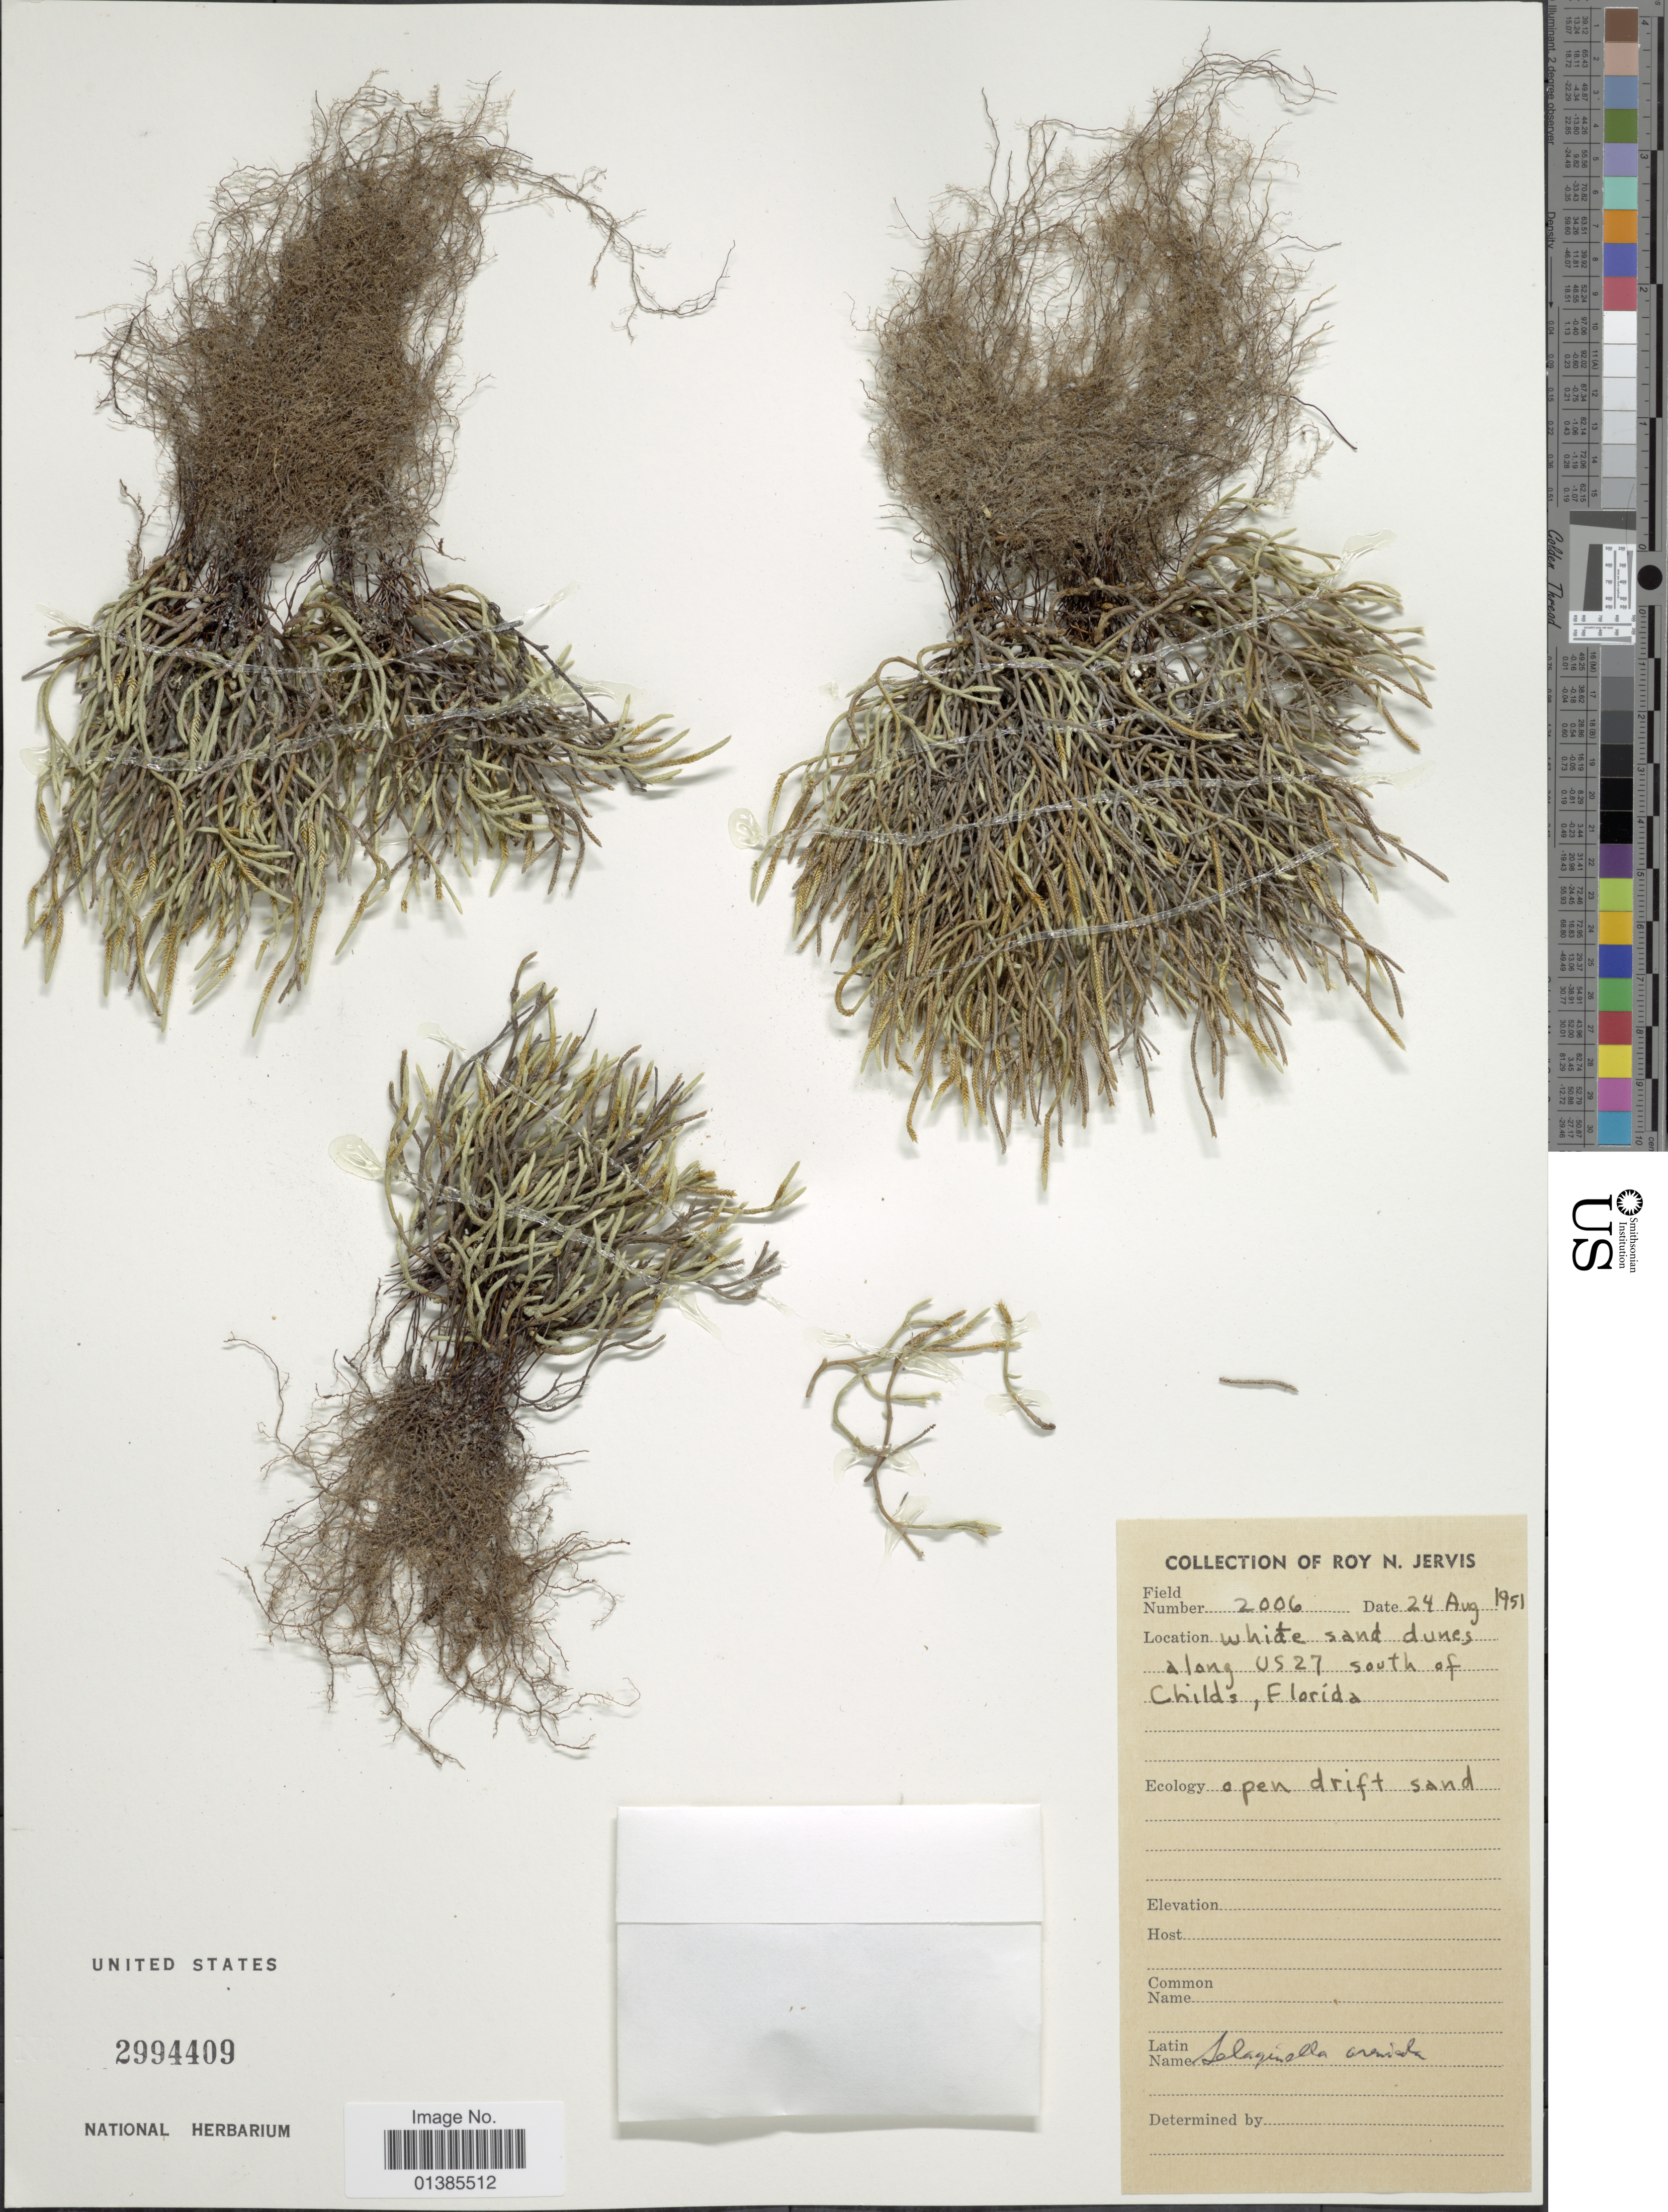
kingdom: Plantae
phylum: Tracheophyta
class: Lycopodiopsida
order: Selaginellales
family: Selaginellaceae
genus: Selaginella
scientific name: Selaginella arenicola subsp. acanthonota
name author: (Underw.) R.M. Tryon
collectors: R. Jervis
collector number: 2006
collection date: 1951-08-24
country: United States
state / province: Florida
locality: White sand dunes along US27 south of Childs.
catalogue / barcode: US 2994409